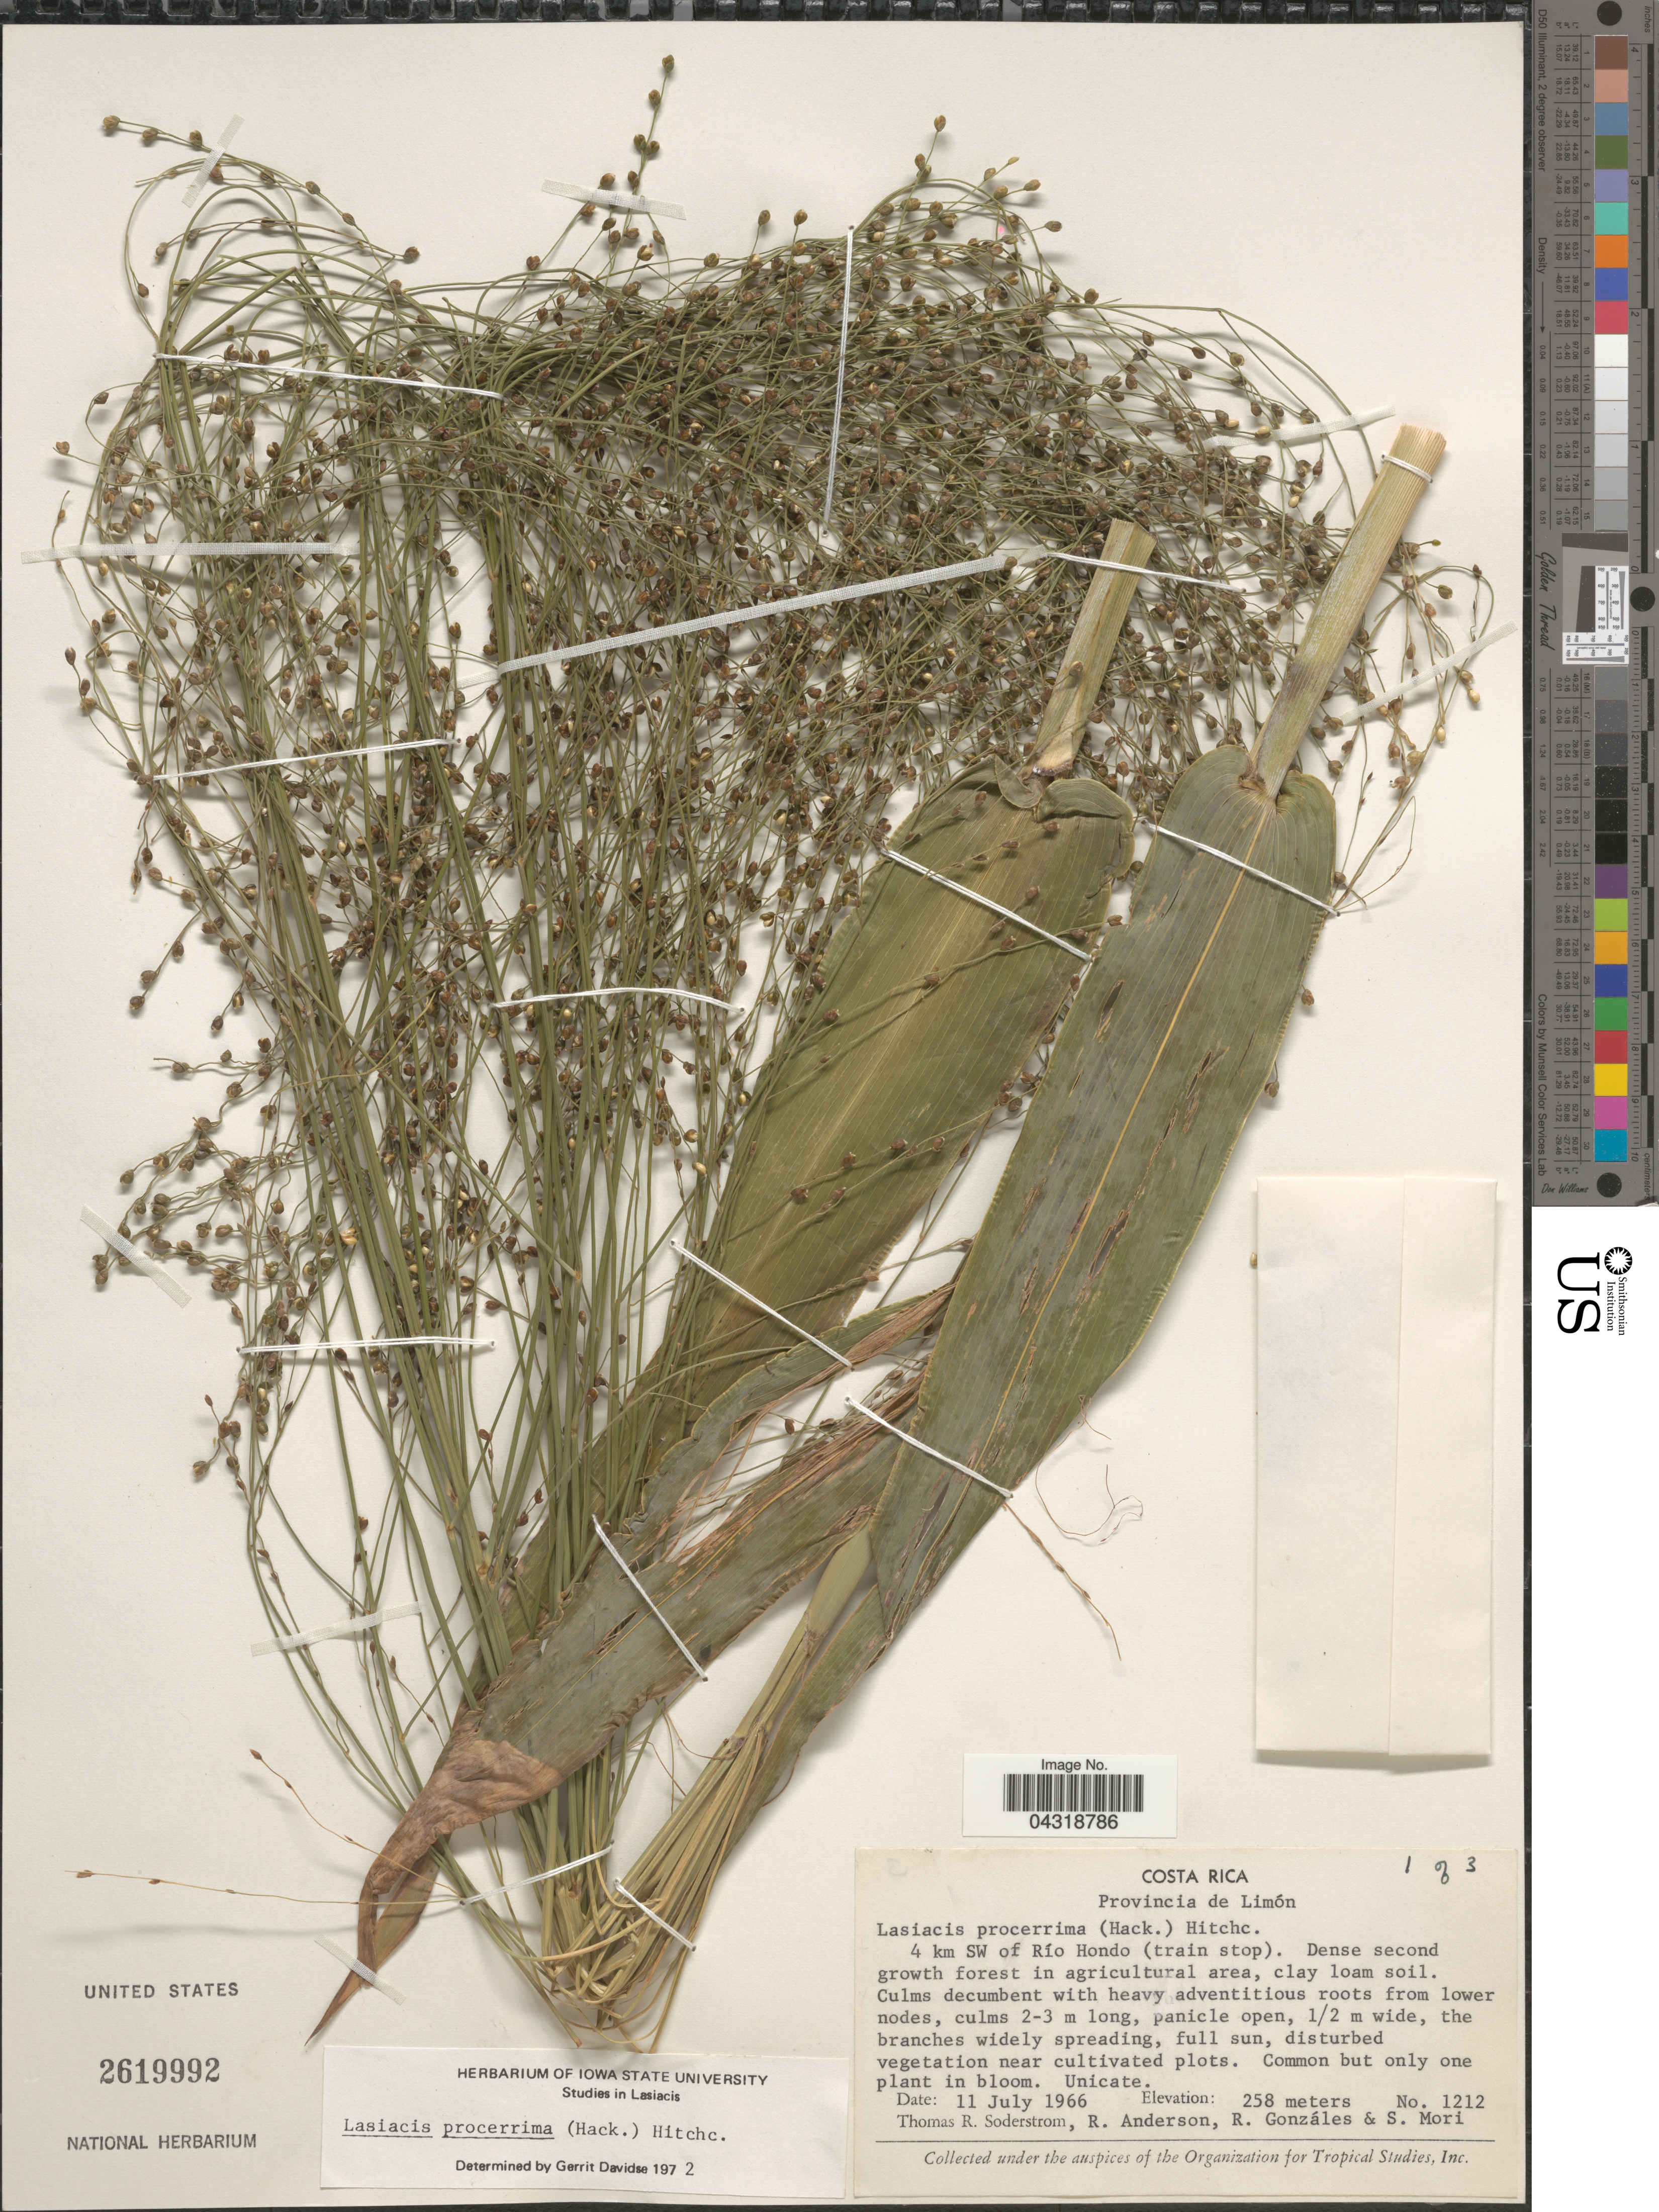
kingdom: Plantae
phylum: Tracheophyta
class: Liliopsida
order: Poales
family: Poaceae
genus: Lasiacis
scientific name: Lasiacis procerrima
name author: (Hack.) Hitchc.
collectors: T. R. Soderstrom, R. Anderson, R. González & S. Mori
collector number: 1212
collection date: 1966-07-11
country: Costa Rica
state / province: Limón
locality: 4 km SW of Río Hondo (train stop).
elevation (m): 258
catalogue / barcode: US 2619992